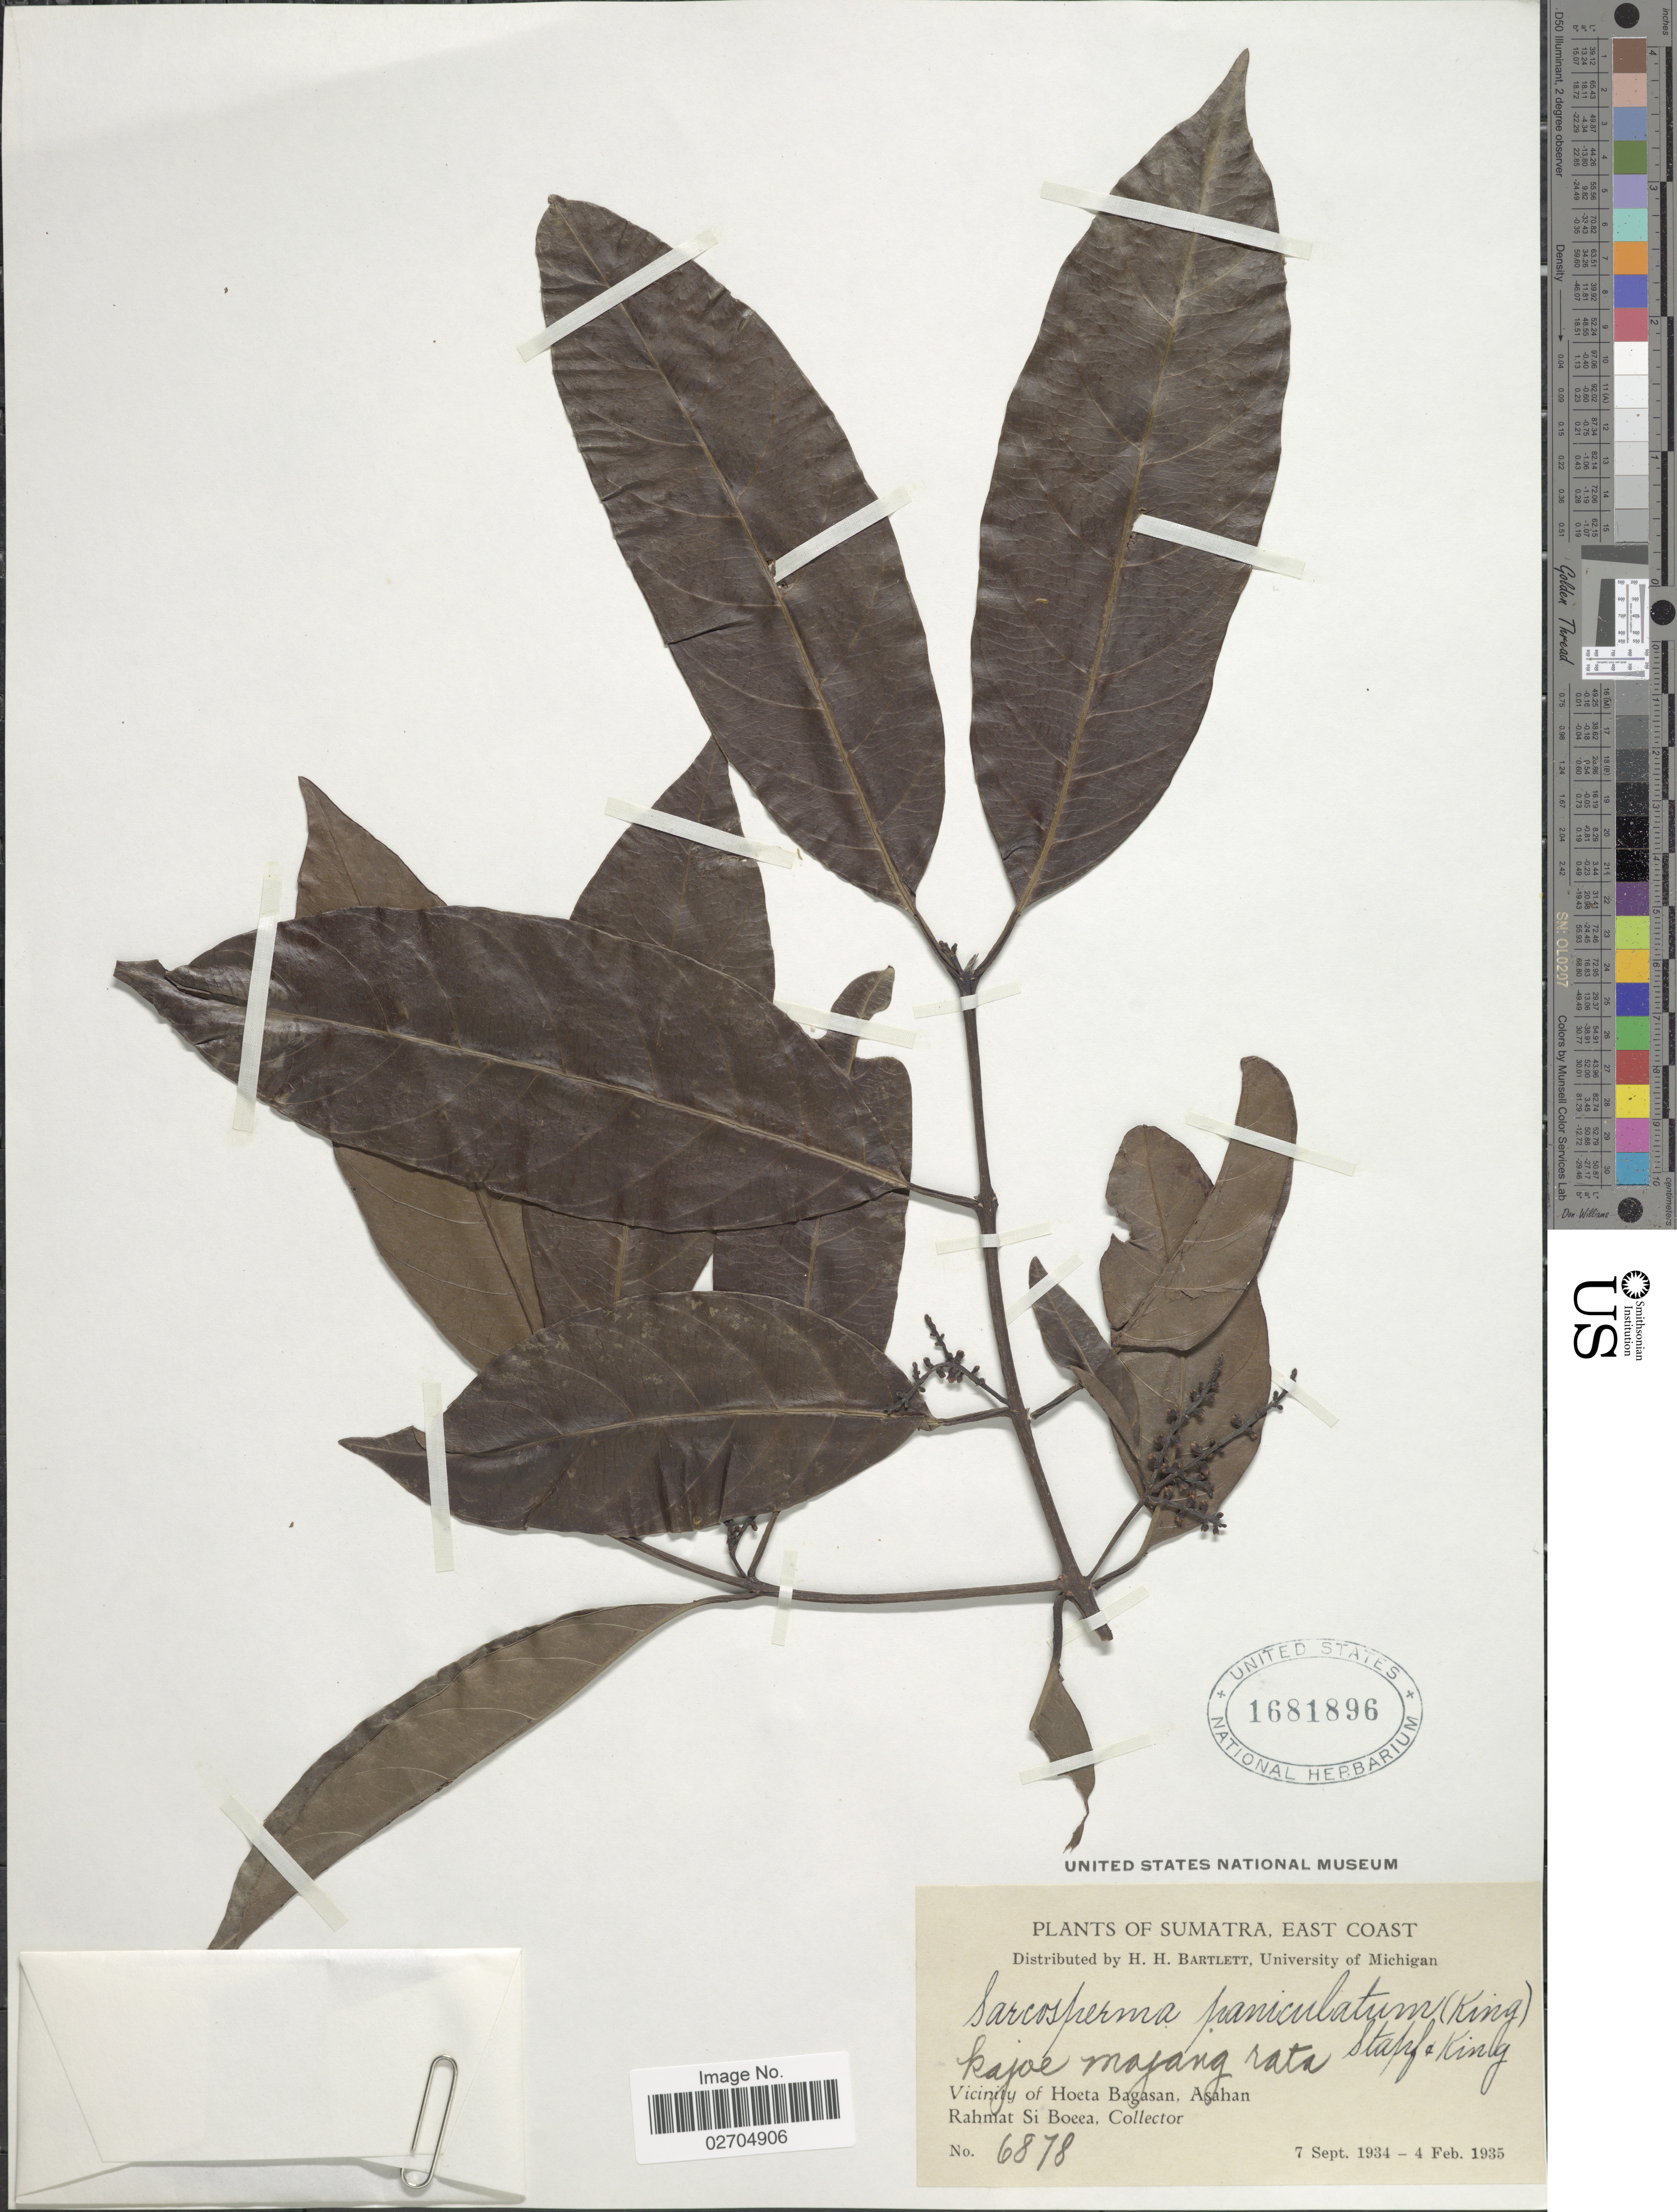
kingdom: Plantae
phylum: Tracheophyta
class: Magnoliopsida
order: Ericales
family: Sapotaceae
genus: Sarcosperma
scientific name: Sarcosperma paniculatum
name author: (R.M. King) Staph. & R.M. King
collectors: Rahmat Si Boeea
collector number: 6878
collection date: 1934-09-07/1935-02-04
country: Indonesia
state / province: Sumatra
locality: East Coast. Kajoe majang rata. Vicinity of Hoeta Bagasan, Asahan.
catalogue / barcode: US 1681896